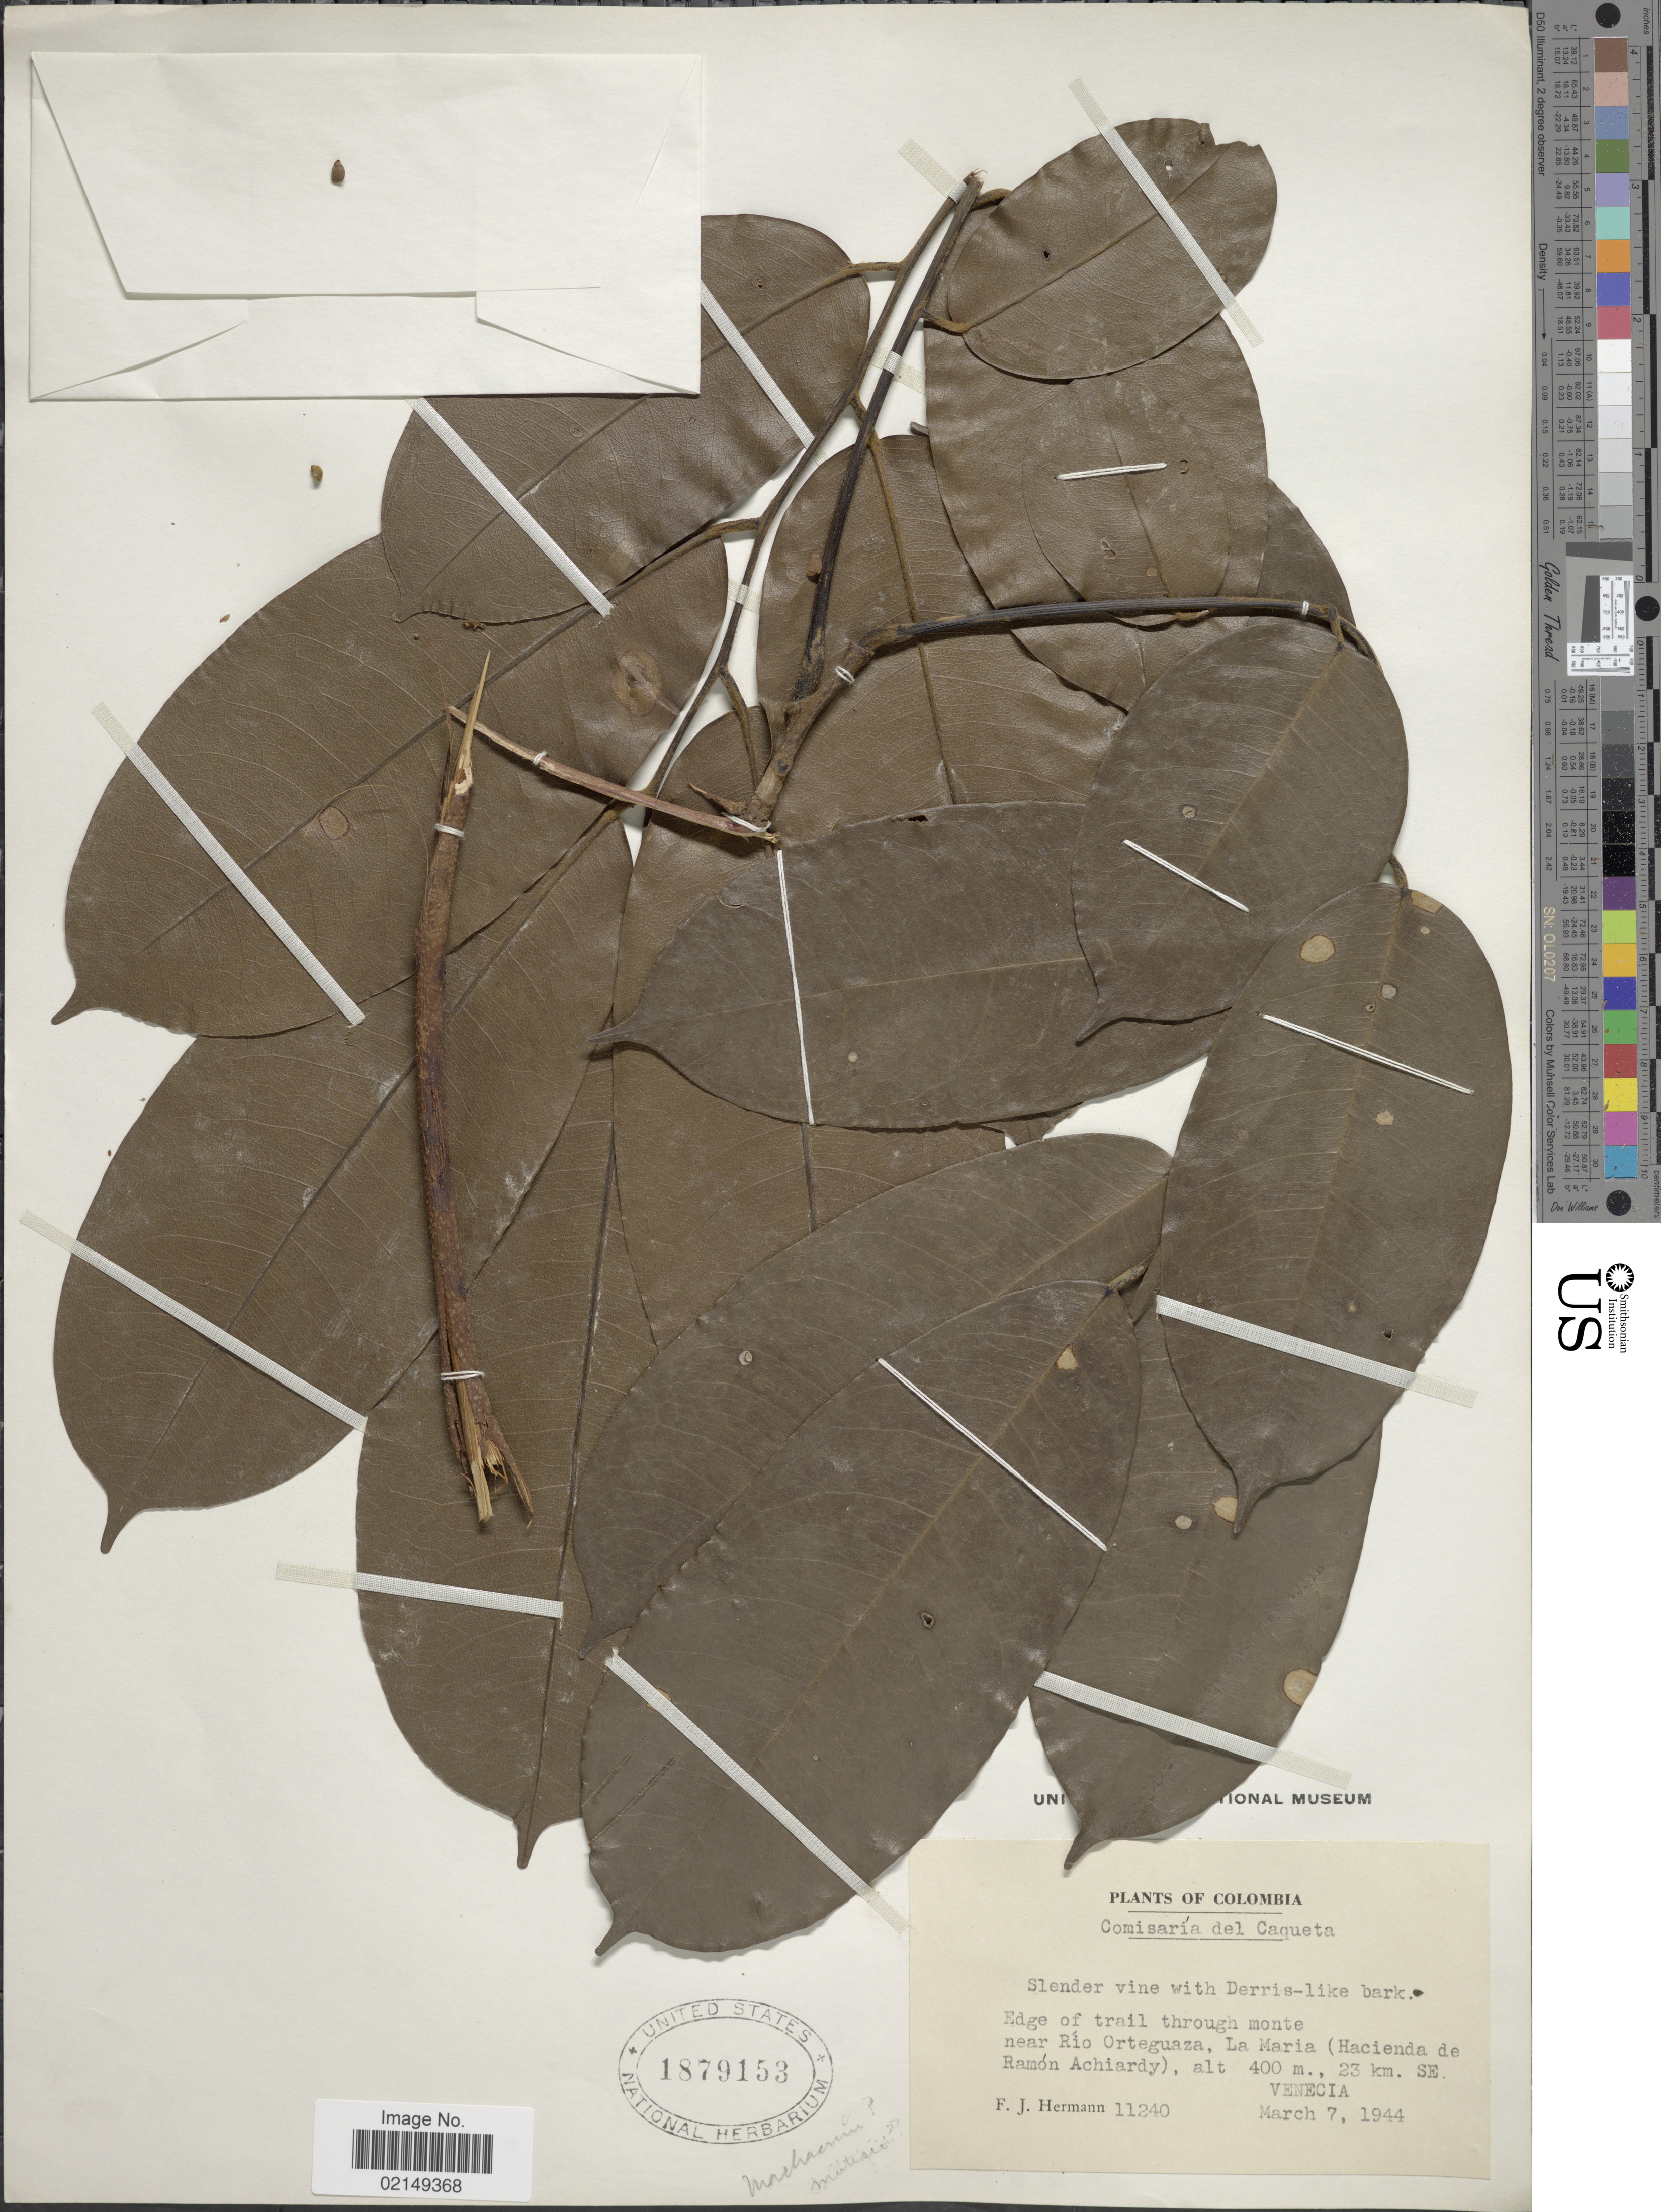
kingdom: Plantae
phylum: Tracheophyta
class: Magnoliopsida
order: Fabales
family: Fabaceae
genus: Machaerium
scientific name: Machaerium mutisii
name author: Killip ex Rudd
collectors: F. J. Hermann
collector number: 11240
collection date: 1944-03-07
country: Colombia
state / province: Caquetá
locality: Comisaria del Caqueta. Trail through monte near Rio Orteguaza, La Maria (Hacienda de Ramon Achiardy) 23 km. SE Venecia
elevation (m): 400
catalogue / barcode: US 1879153